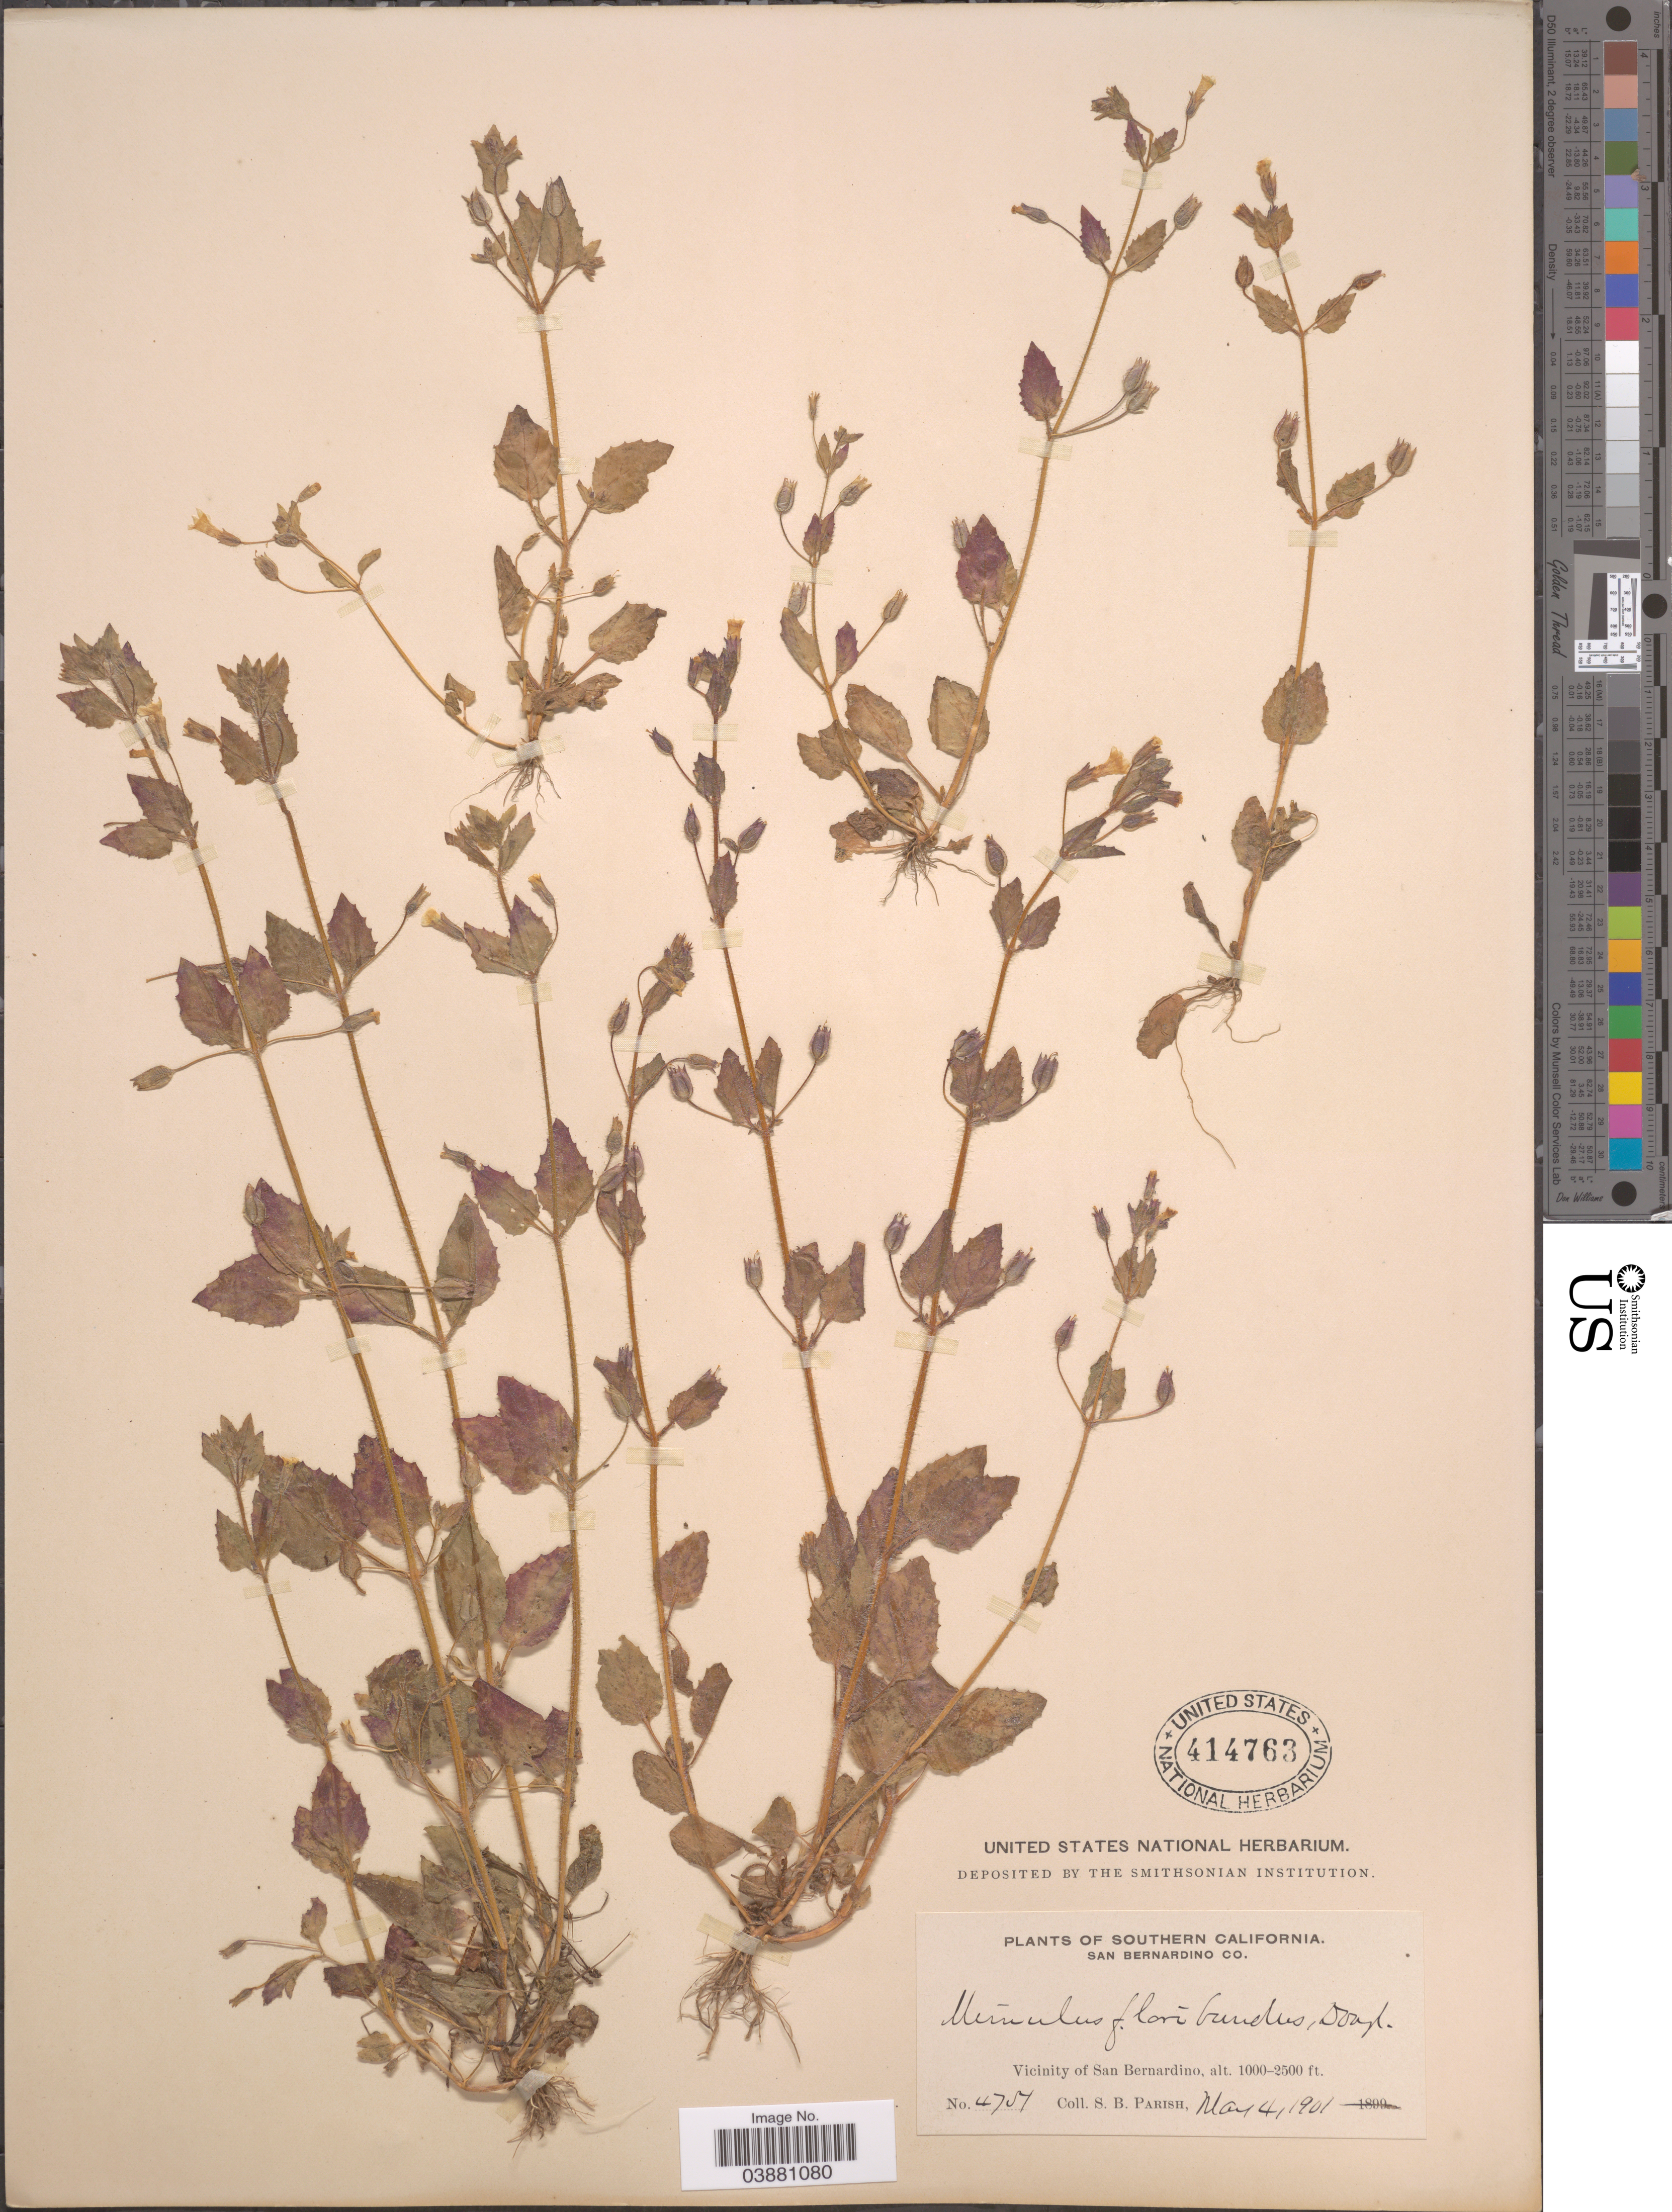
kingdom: Plantae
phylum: Tracheophyta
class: Magnoliopsida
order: Lamiales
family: Phrymaceae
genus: Mimulus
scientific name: Mimulus floribundus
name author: Douglas ex Lindl.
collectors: S. B. Parish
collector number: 4751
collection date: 1901-05-04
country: United States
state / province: California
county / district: San Bernardino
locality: Southern California. San Bernardino Co. Vicinity of San Bernardino.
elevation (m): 305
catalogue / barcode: US 414763